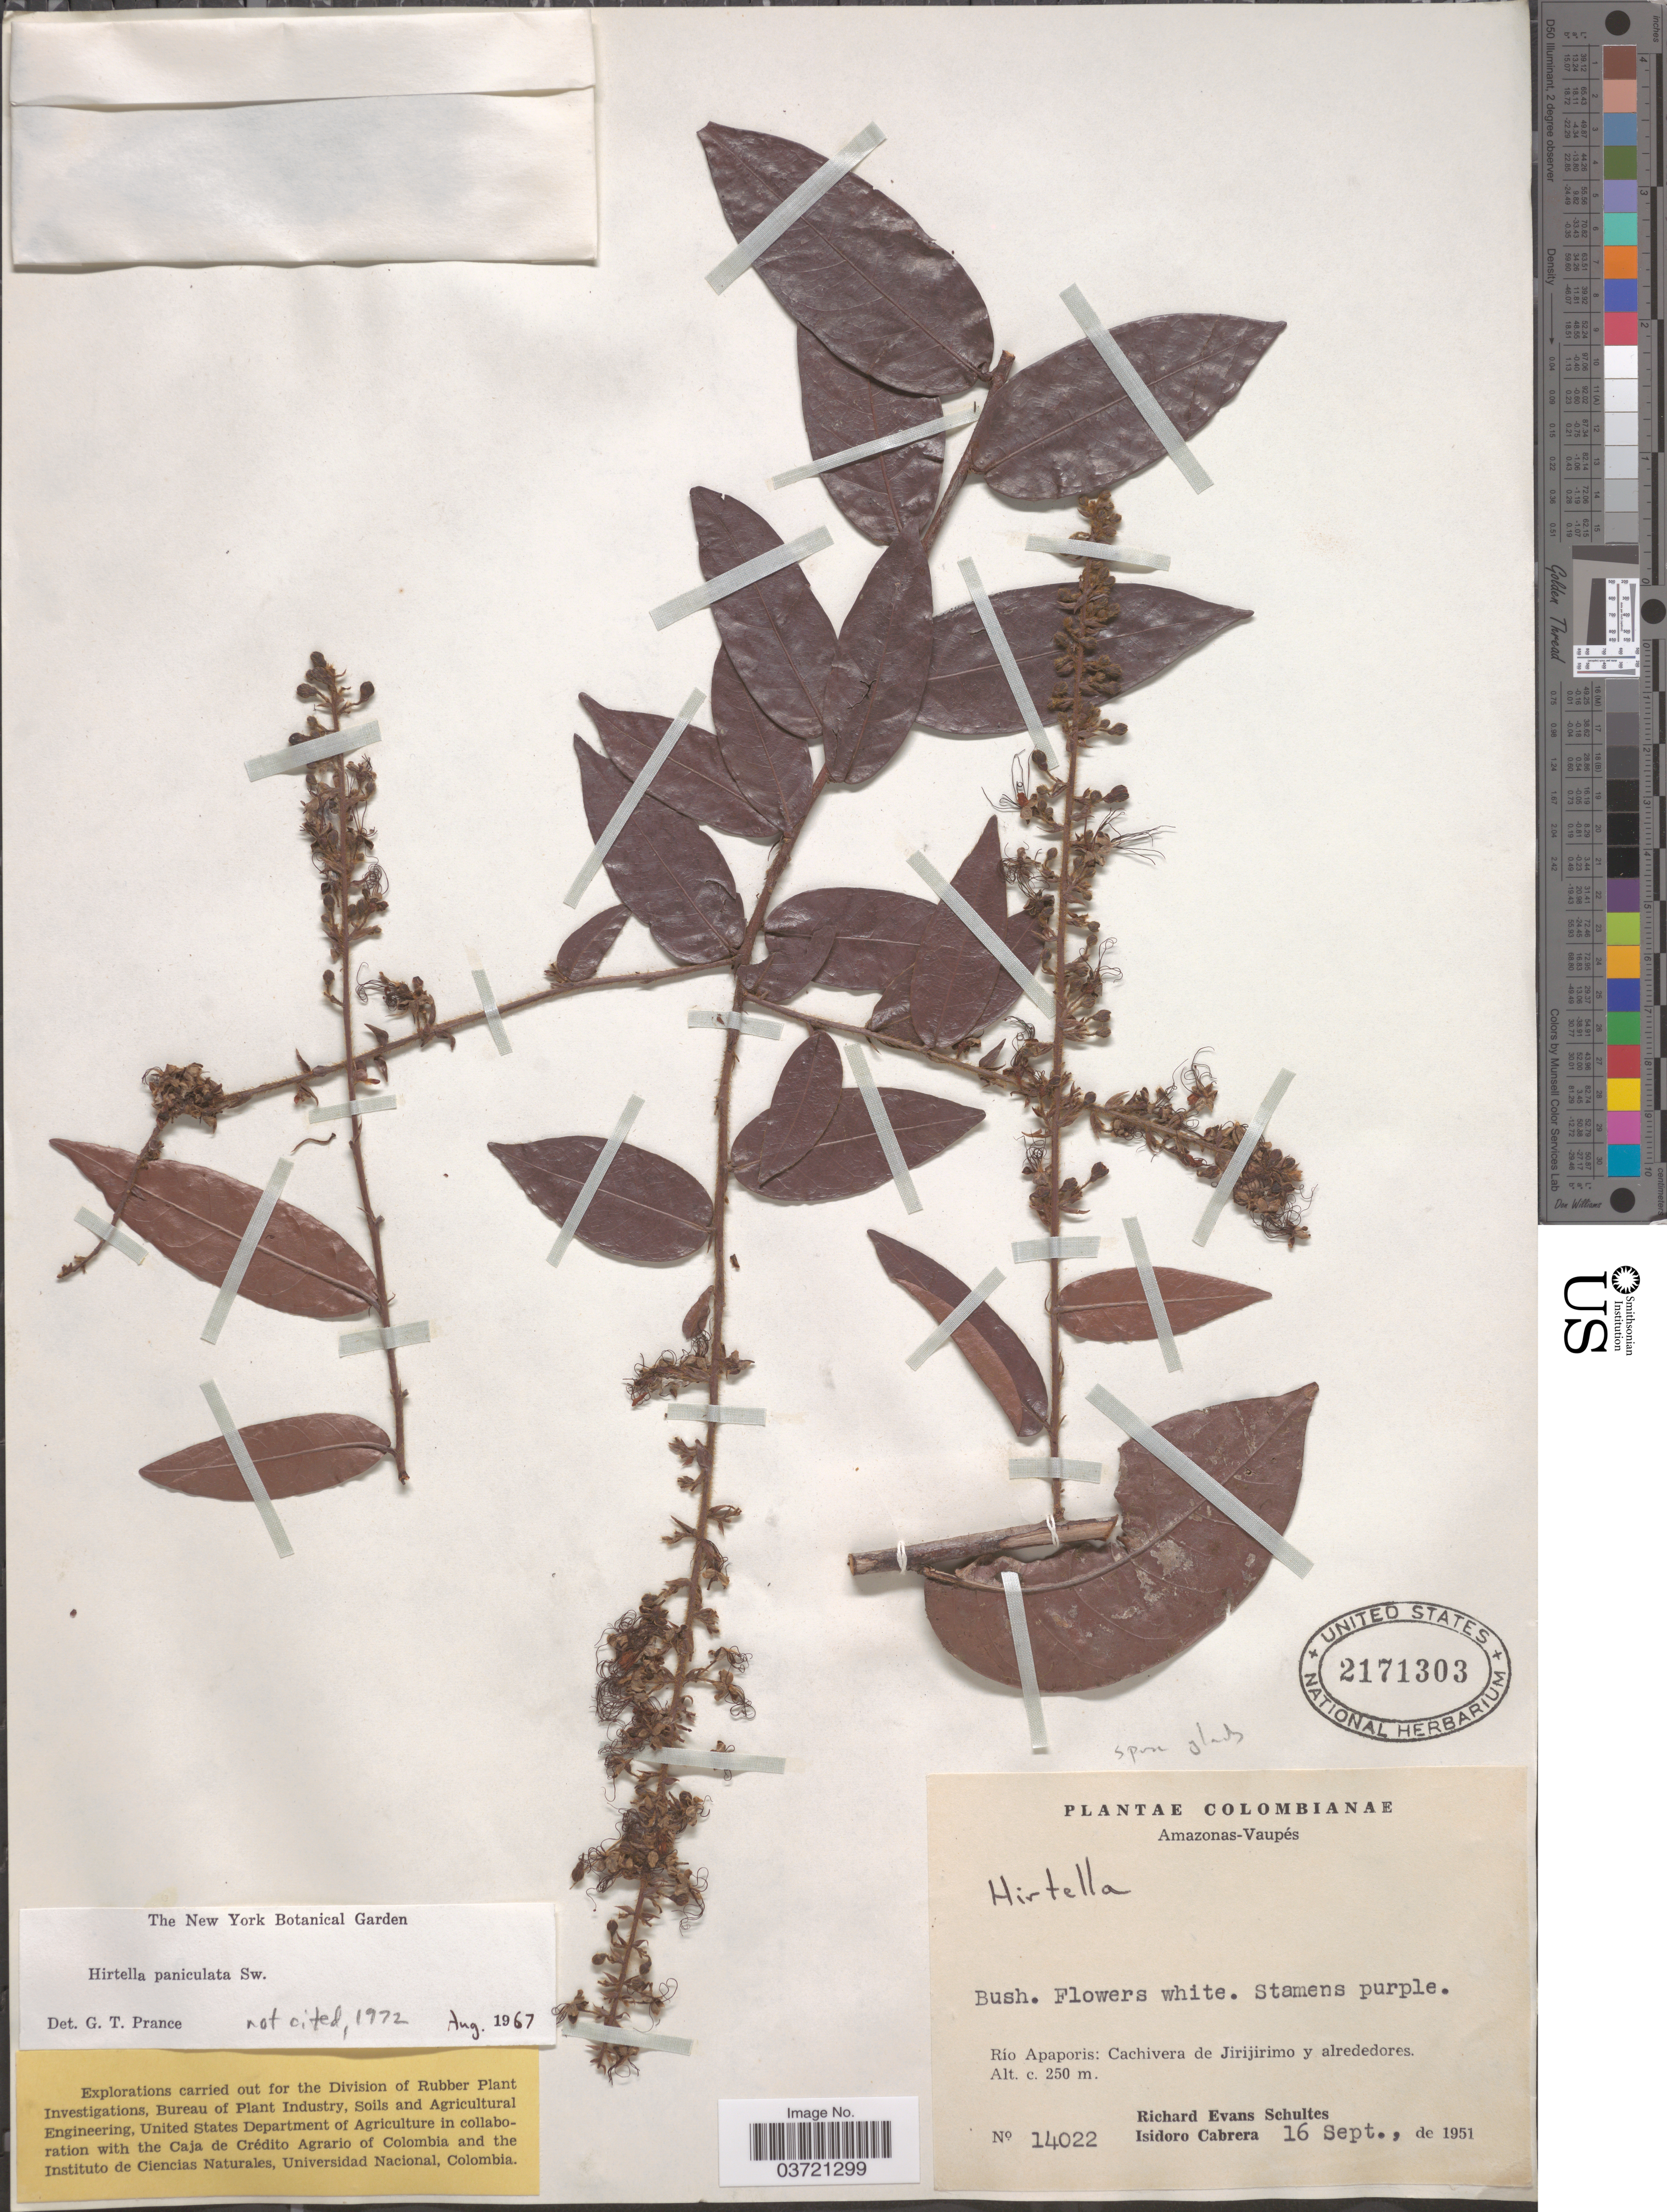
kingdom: Plantae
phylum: Tracheophyta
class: Magnoliopsida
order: Malpighiales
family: Chrysobalanaceae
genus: Hirtella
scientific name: Hirtella paniculata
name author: Sw.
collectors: R. E. Schultes & I. Cabrera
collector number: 14022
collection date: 1951-09-16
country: Colombia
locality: Amazonas-Vaupés. Río Apaporis: Cachivera de Jirijirimo y alrededores.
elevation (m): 250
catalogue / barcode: US 2171303